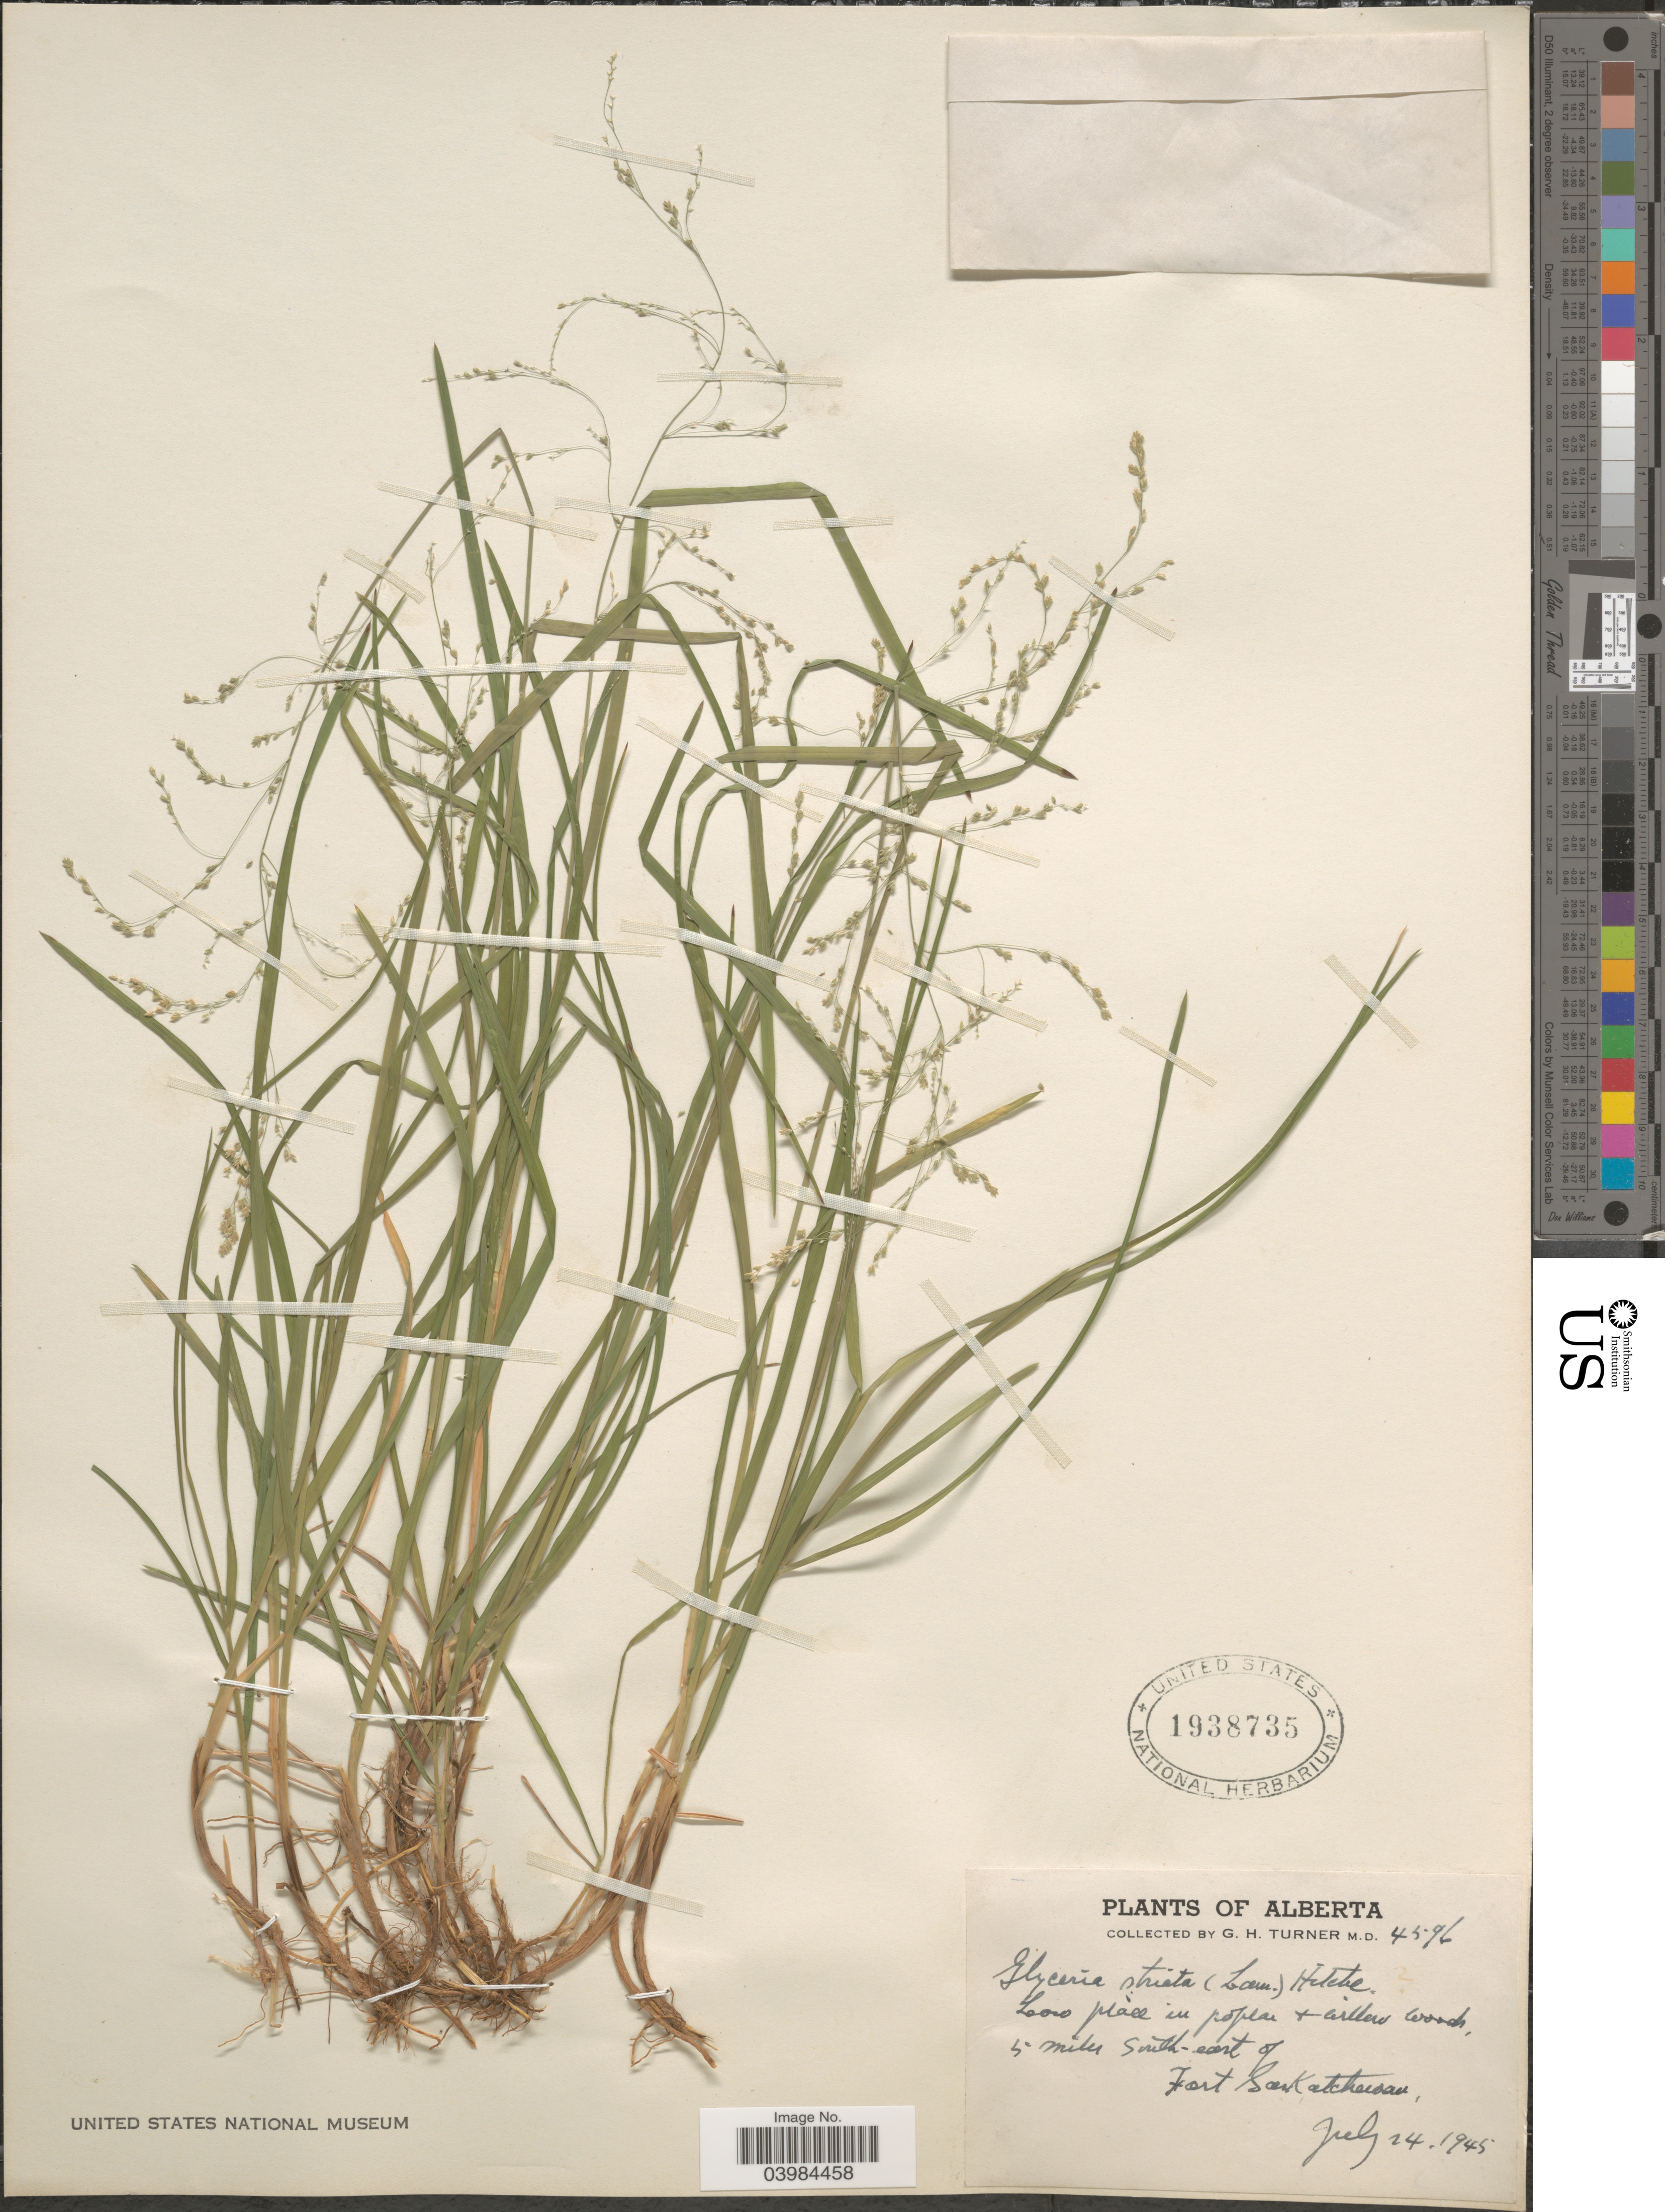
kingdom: Plantae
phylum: Tracheophyta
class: Liliopsida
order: Poales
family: Poaceae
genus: Glyceria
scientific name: Glyceria striata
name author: (Lam.) Hitchc.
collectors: G. H. Turner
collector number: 4596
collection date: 1945-07-24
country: Canada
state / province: Alberta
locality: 5 miles South-east of Fort Saskatchewan.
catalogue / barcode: US 1938735